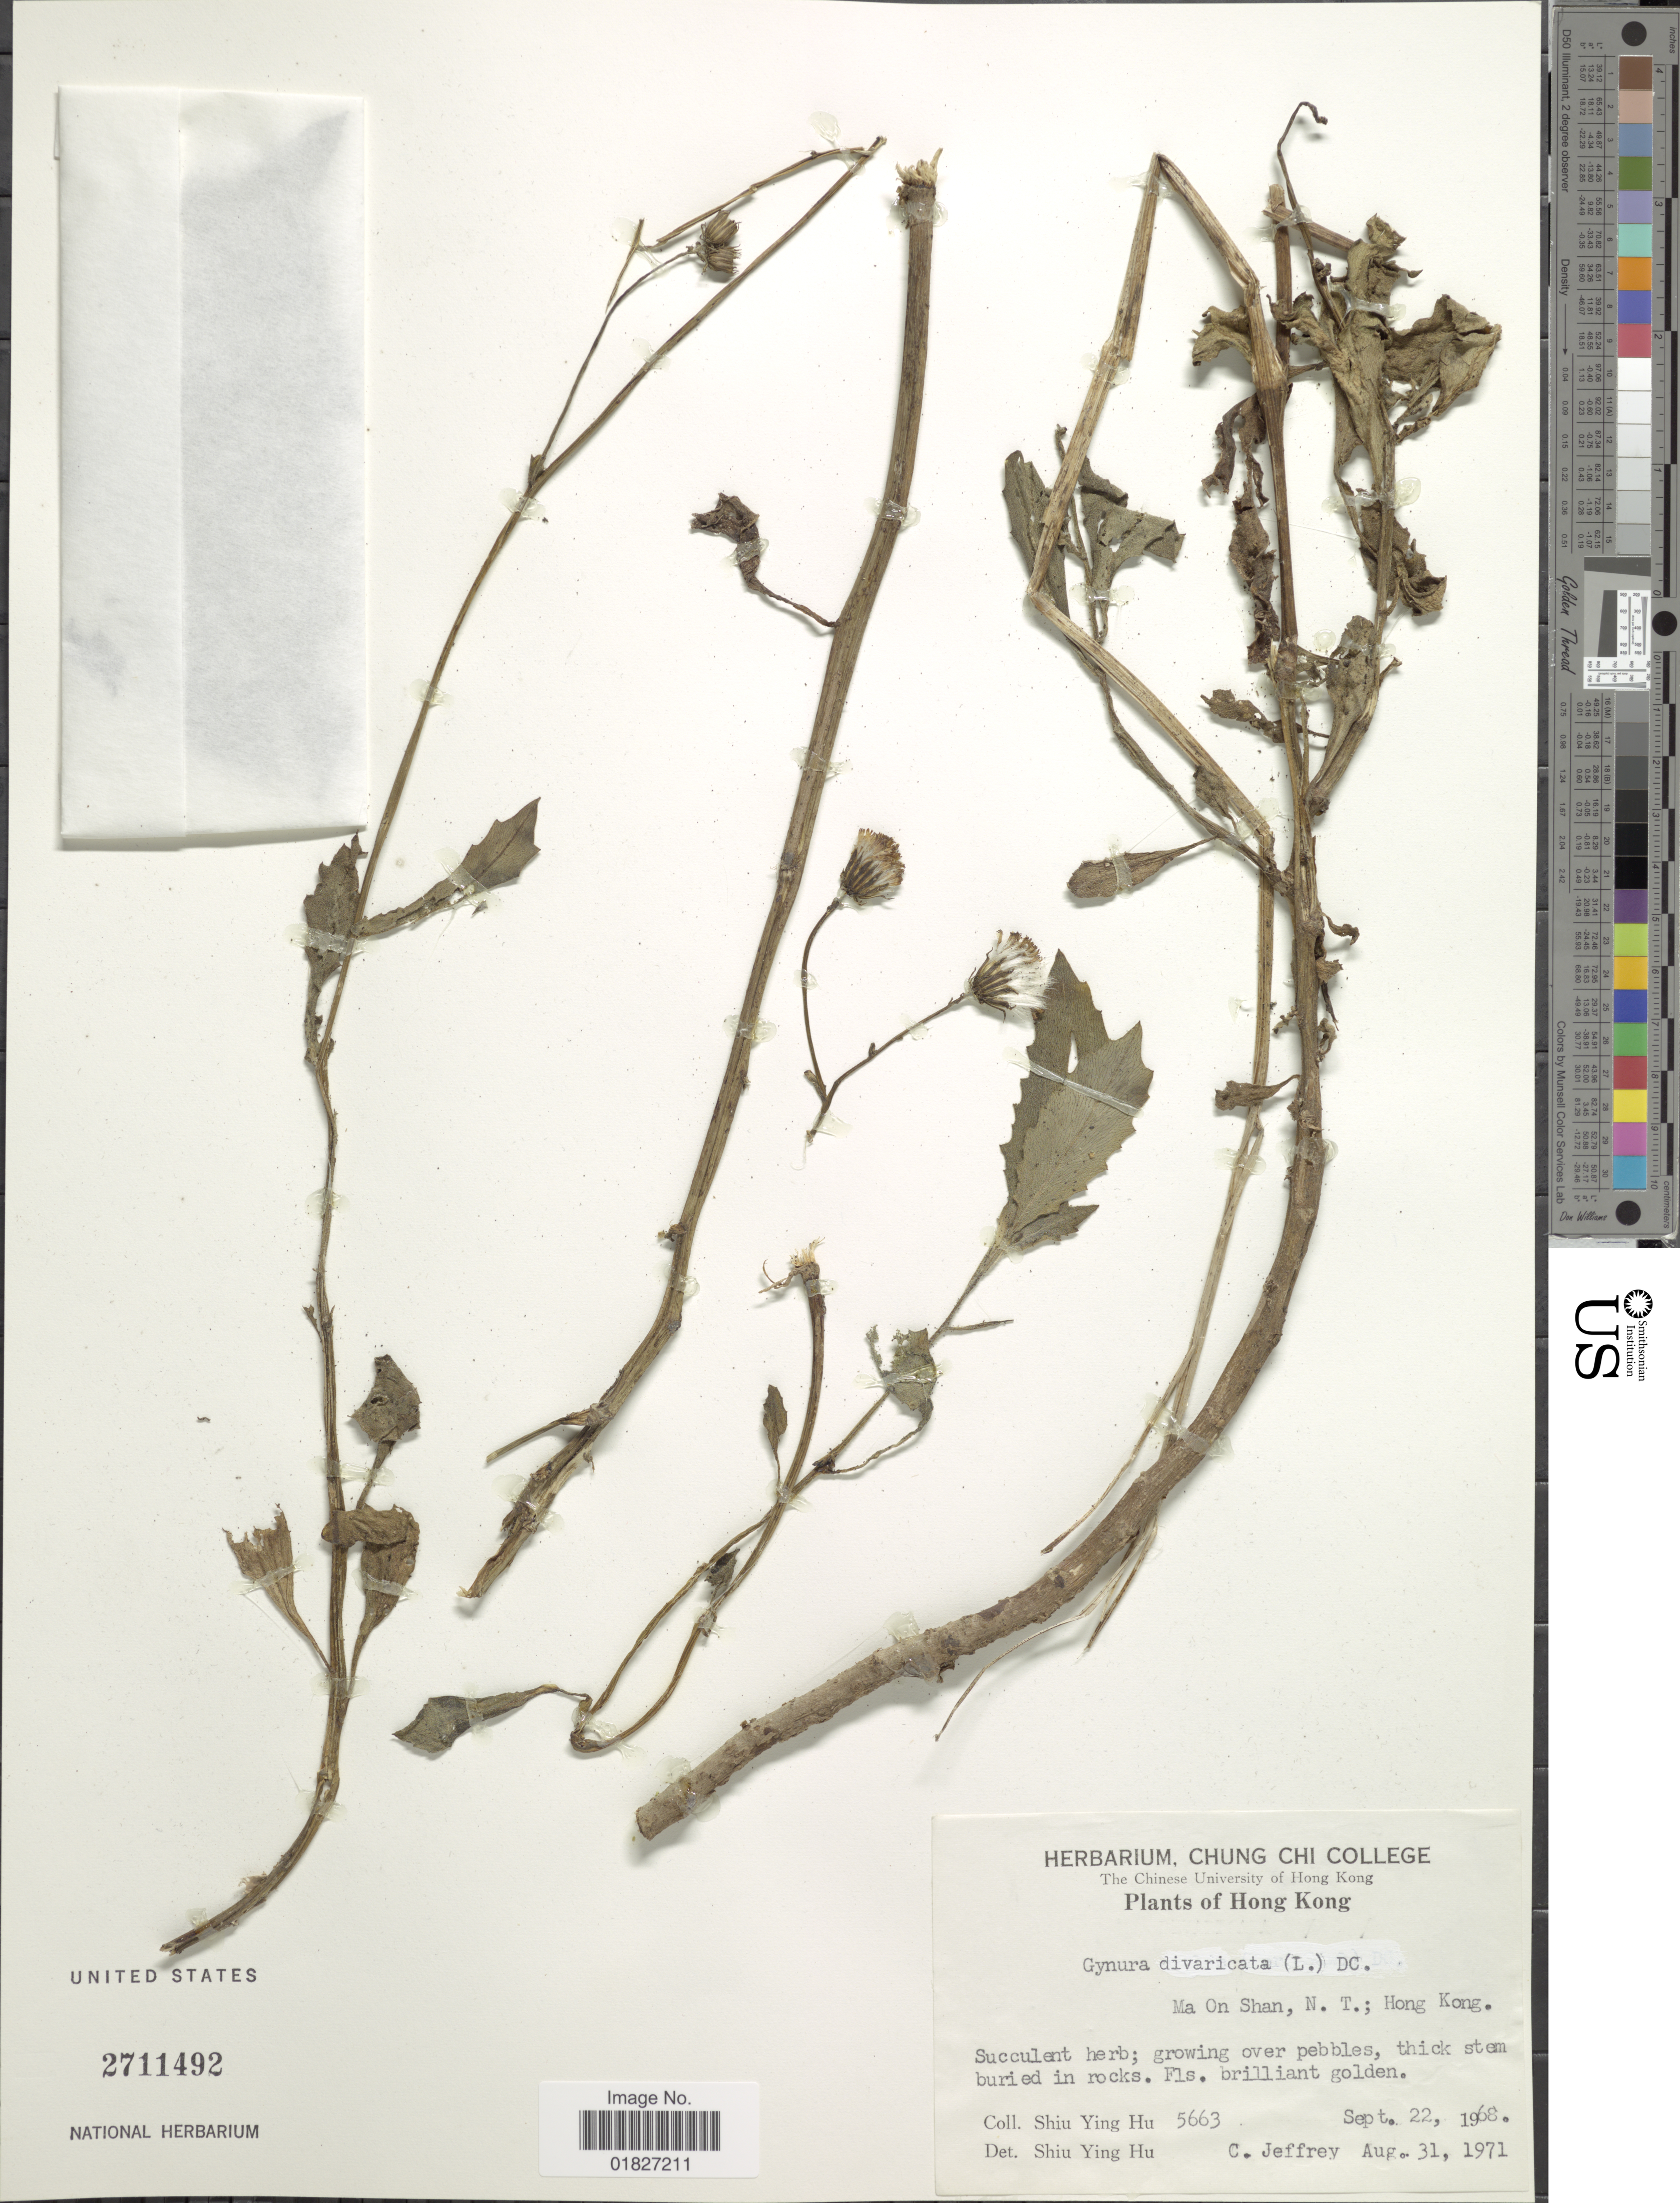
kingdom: Plantae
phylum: Tracheophyta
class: Magnoliopsida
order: Asterales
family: Asteraceae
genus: Gynura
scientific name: Gynura divaricata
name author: (L.) DC.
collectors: S. Y. Hu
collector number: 5663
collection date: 1968-09-22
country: China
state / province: Hong Kong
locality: Ma On Shan, N. T.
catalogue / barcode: US 2711492